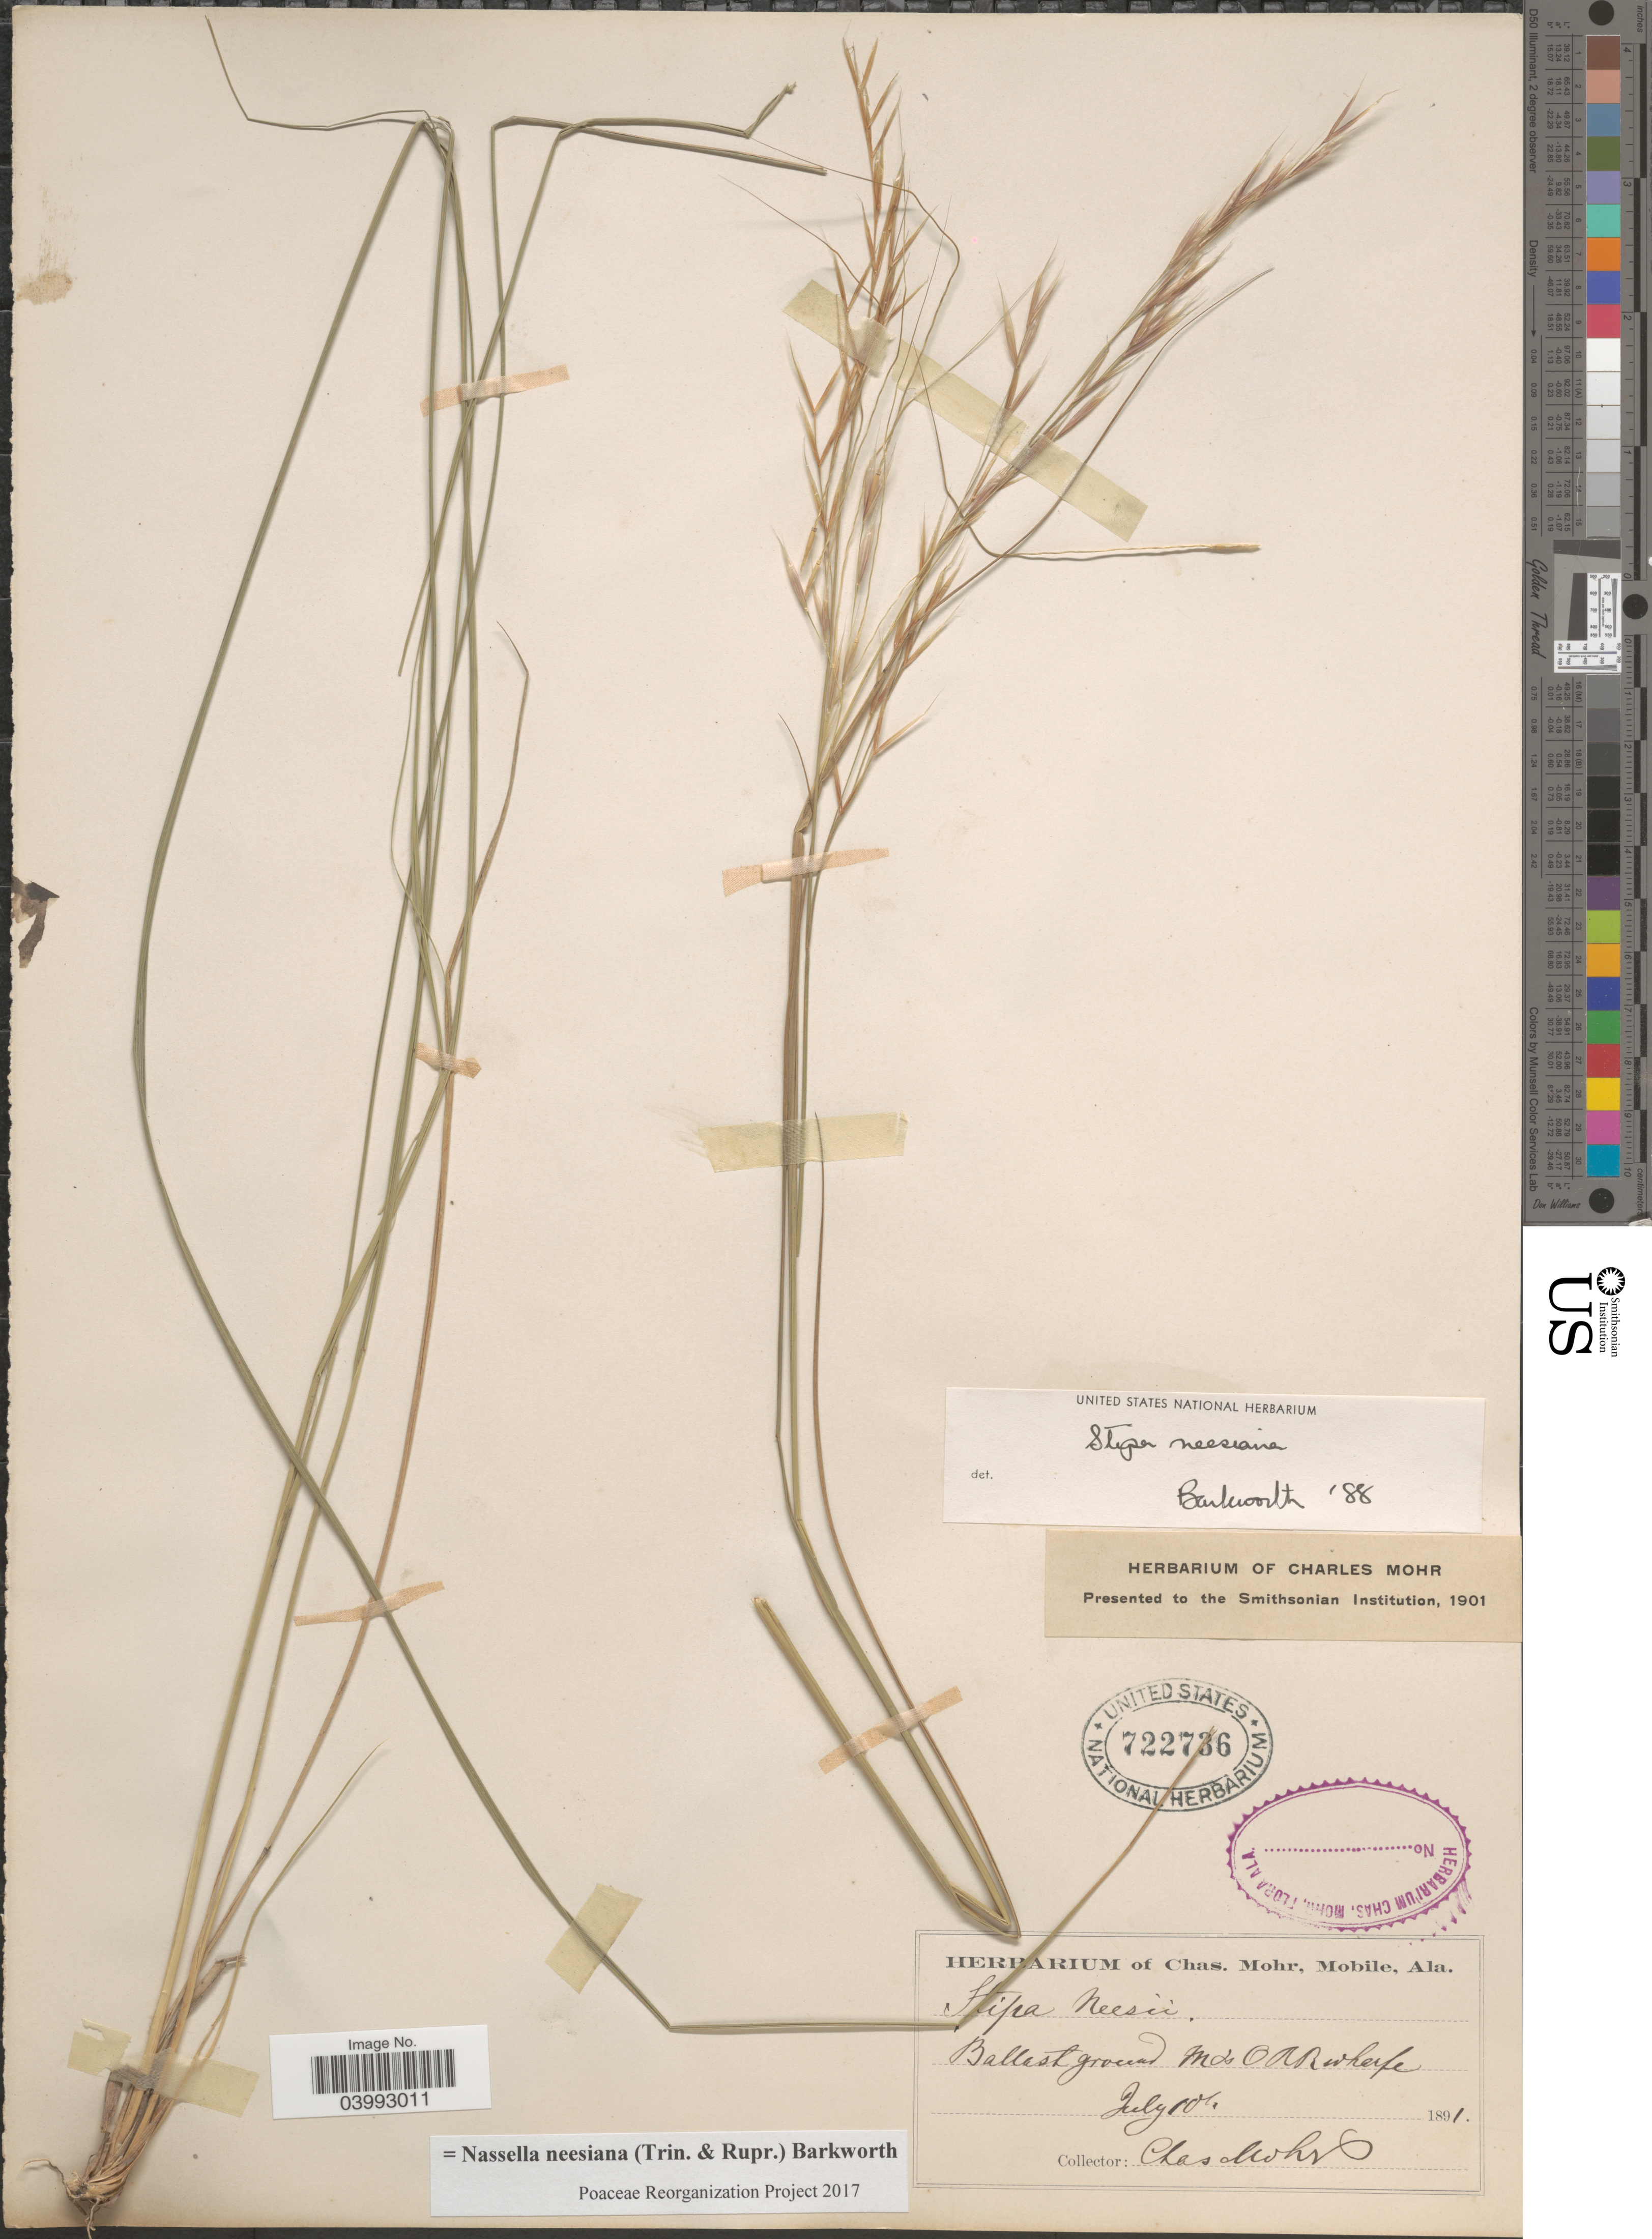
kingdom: Plantae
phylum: Tracheophyta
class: Liliopsida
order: Poales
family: Poaceae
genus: Nassella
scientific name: Nassella neesiana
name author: (Trin. & Rupr.) Barkworth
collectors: Mohr, C. T. (herbarium)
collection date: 1891-07-10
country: United States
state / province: Alabama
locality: Ballast ground M & O R R wharfe.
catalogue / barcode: US 722736